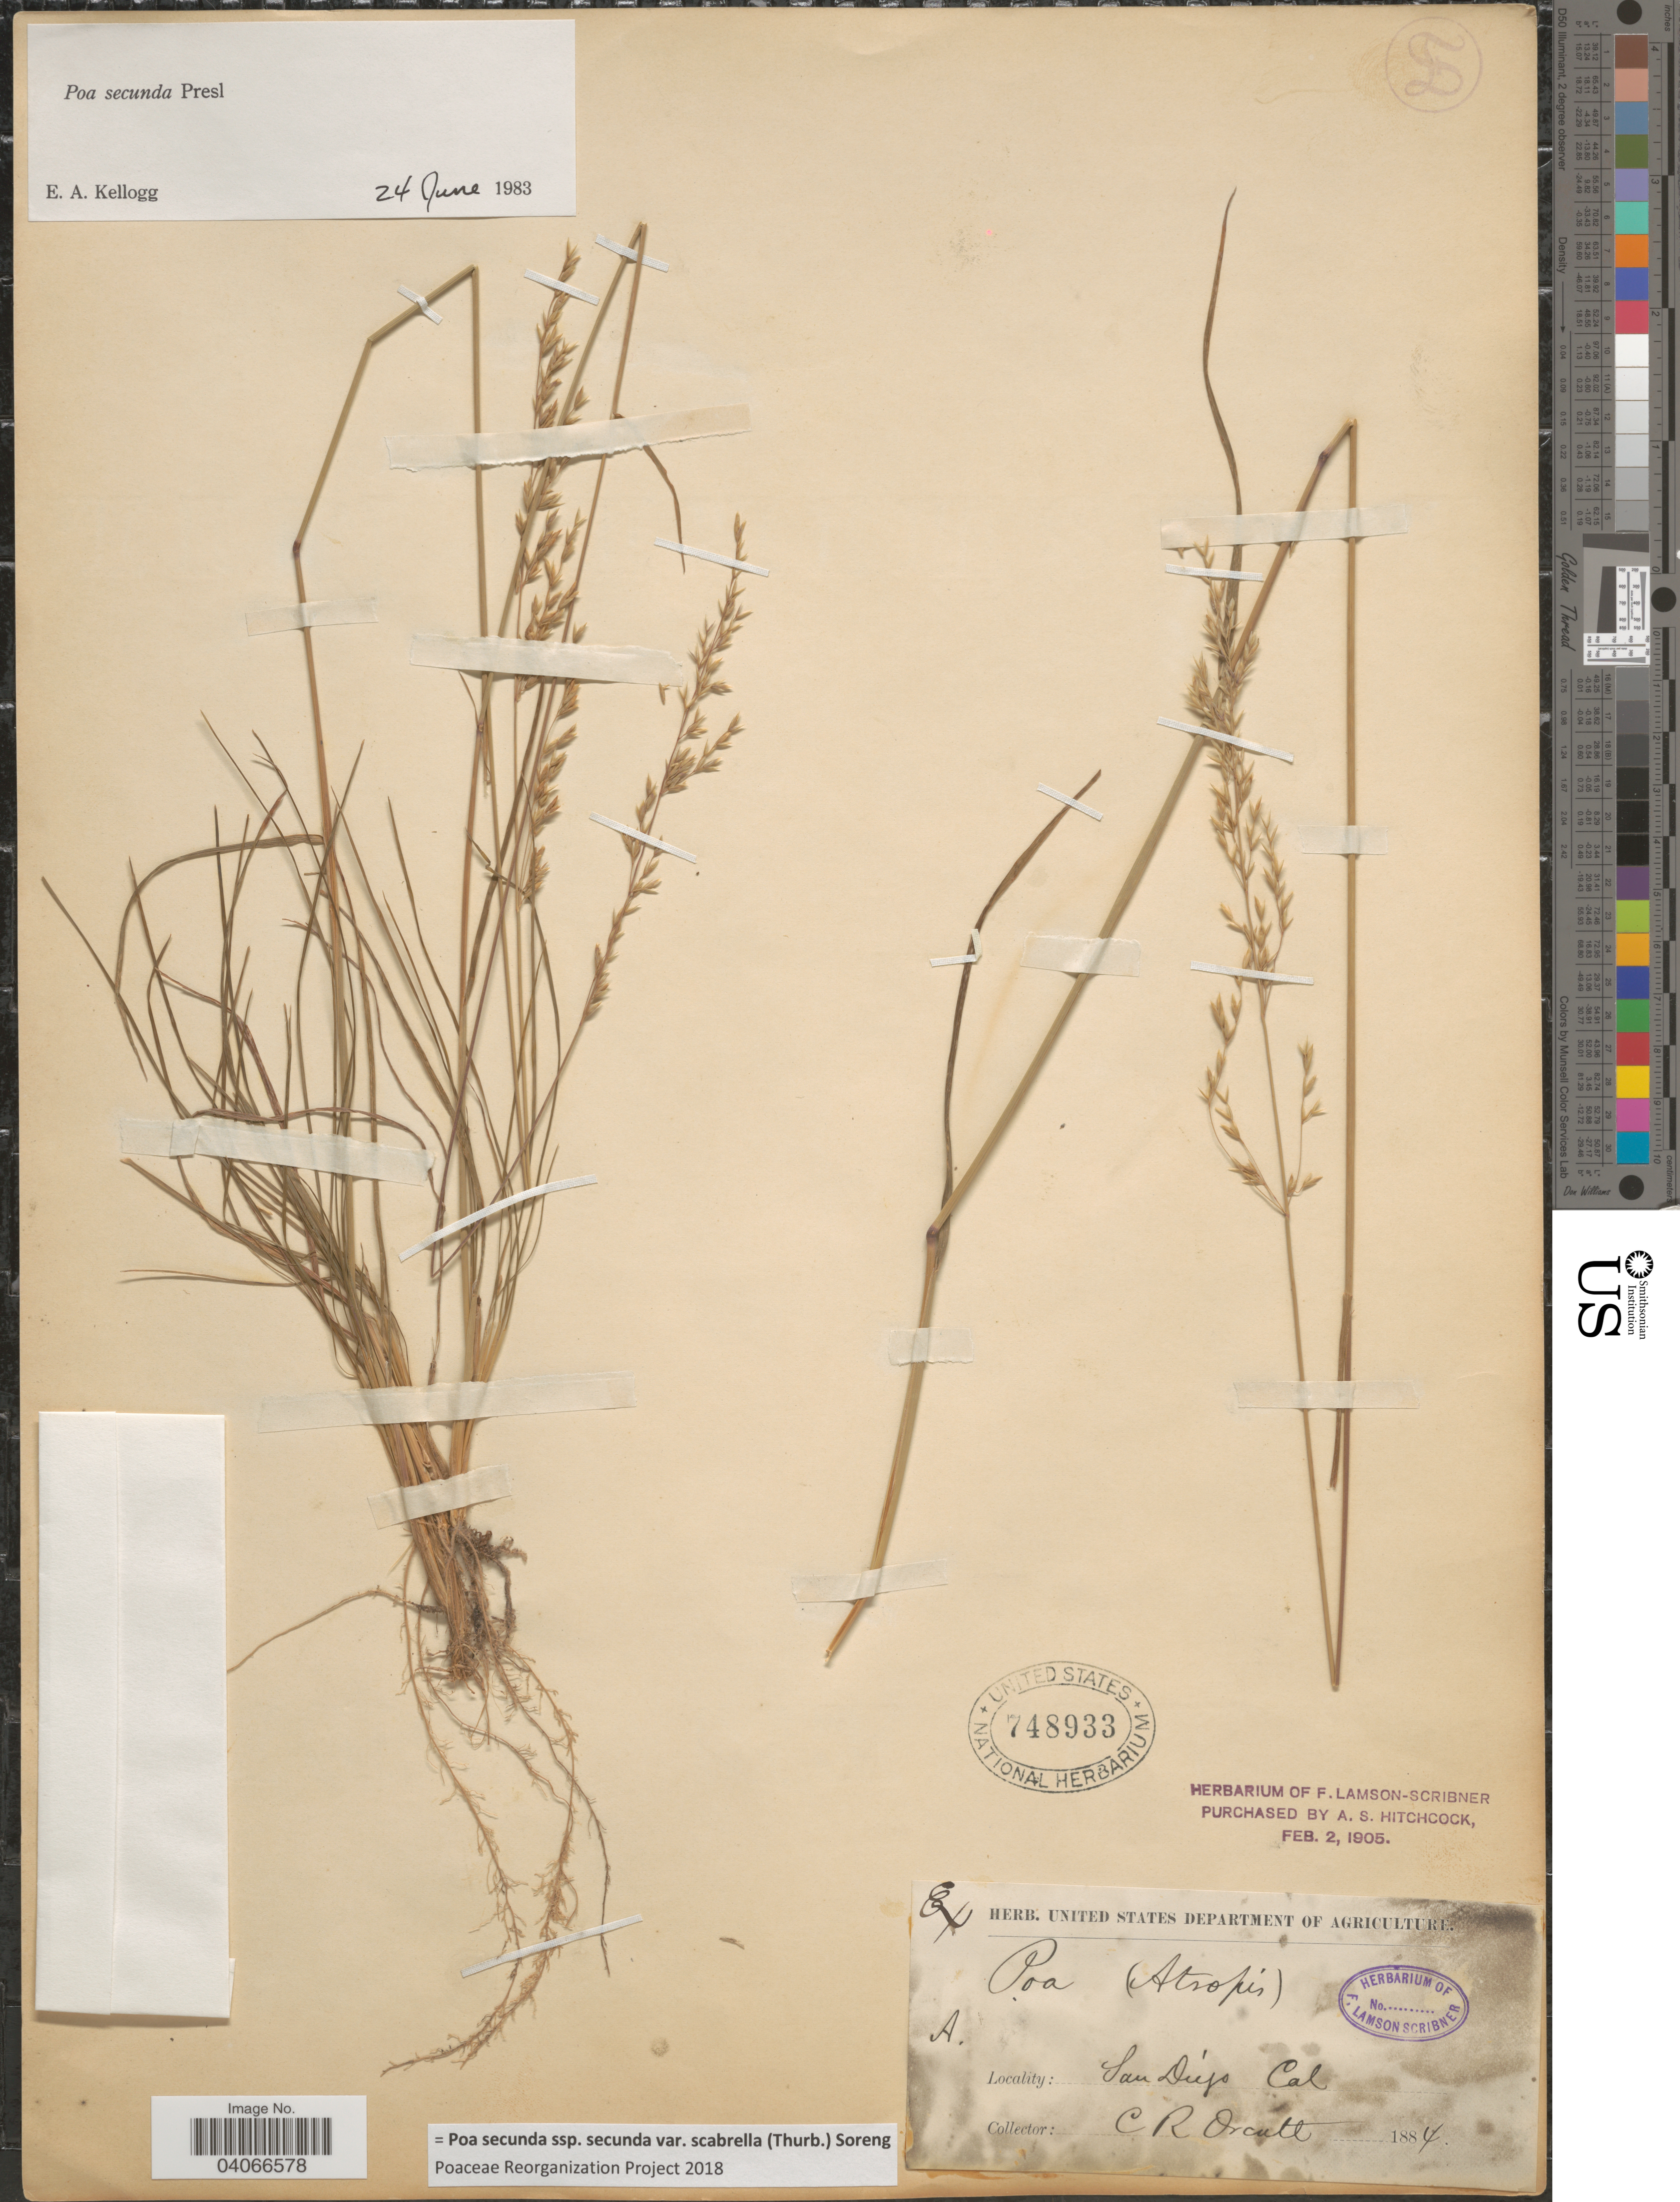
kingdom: Plantae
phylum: Tracheophyta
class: Liliopsida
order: Poales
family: Poaceae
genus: Poa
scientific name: Poa secunda subsp. secunda var. scabrella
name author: (Thurb.) Soreng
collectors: C. R. Orcutt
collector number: A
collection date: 1884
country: United States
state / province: California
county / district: San Diego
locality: San Diego.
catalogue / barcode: US 748933